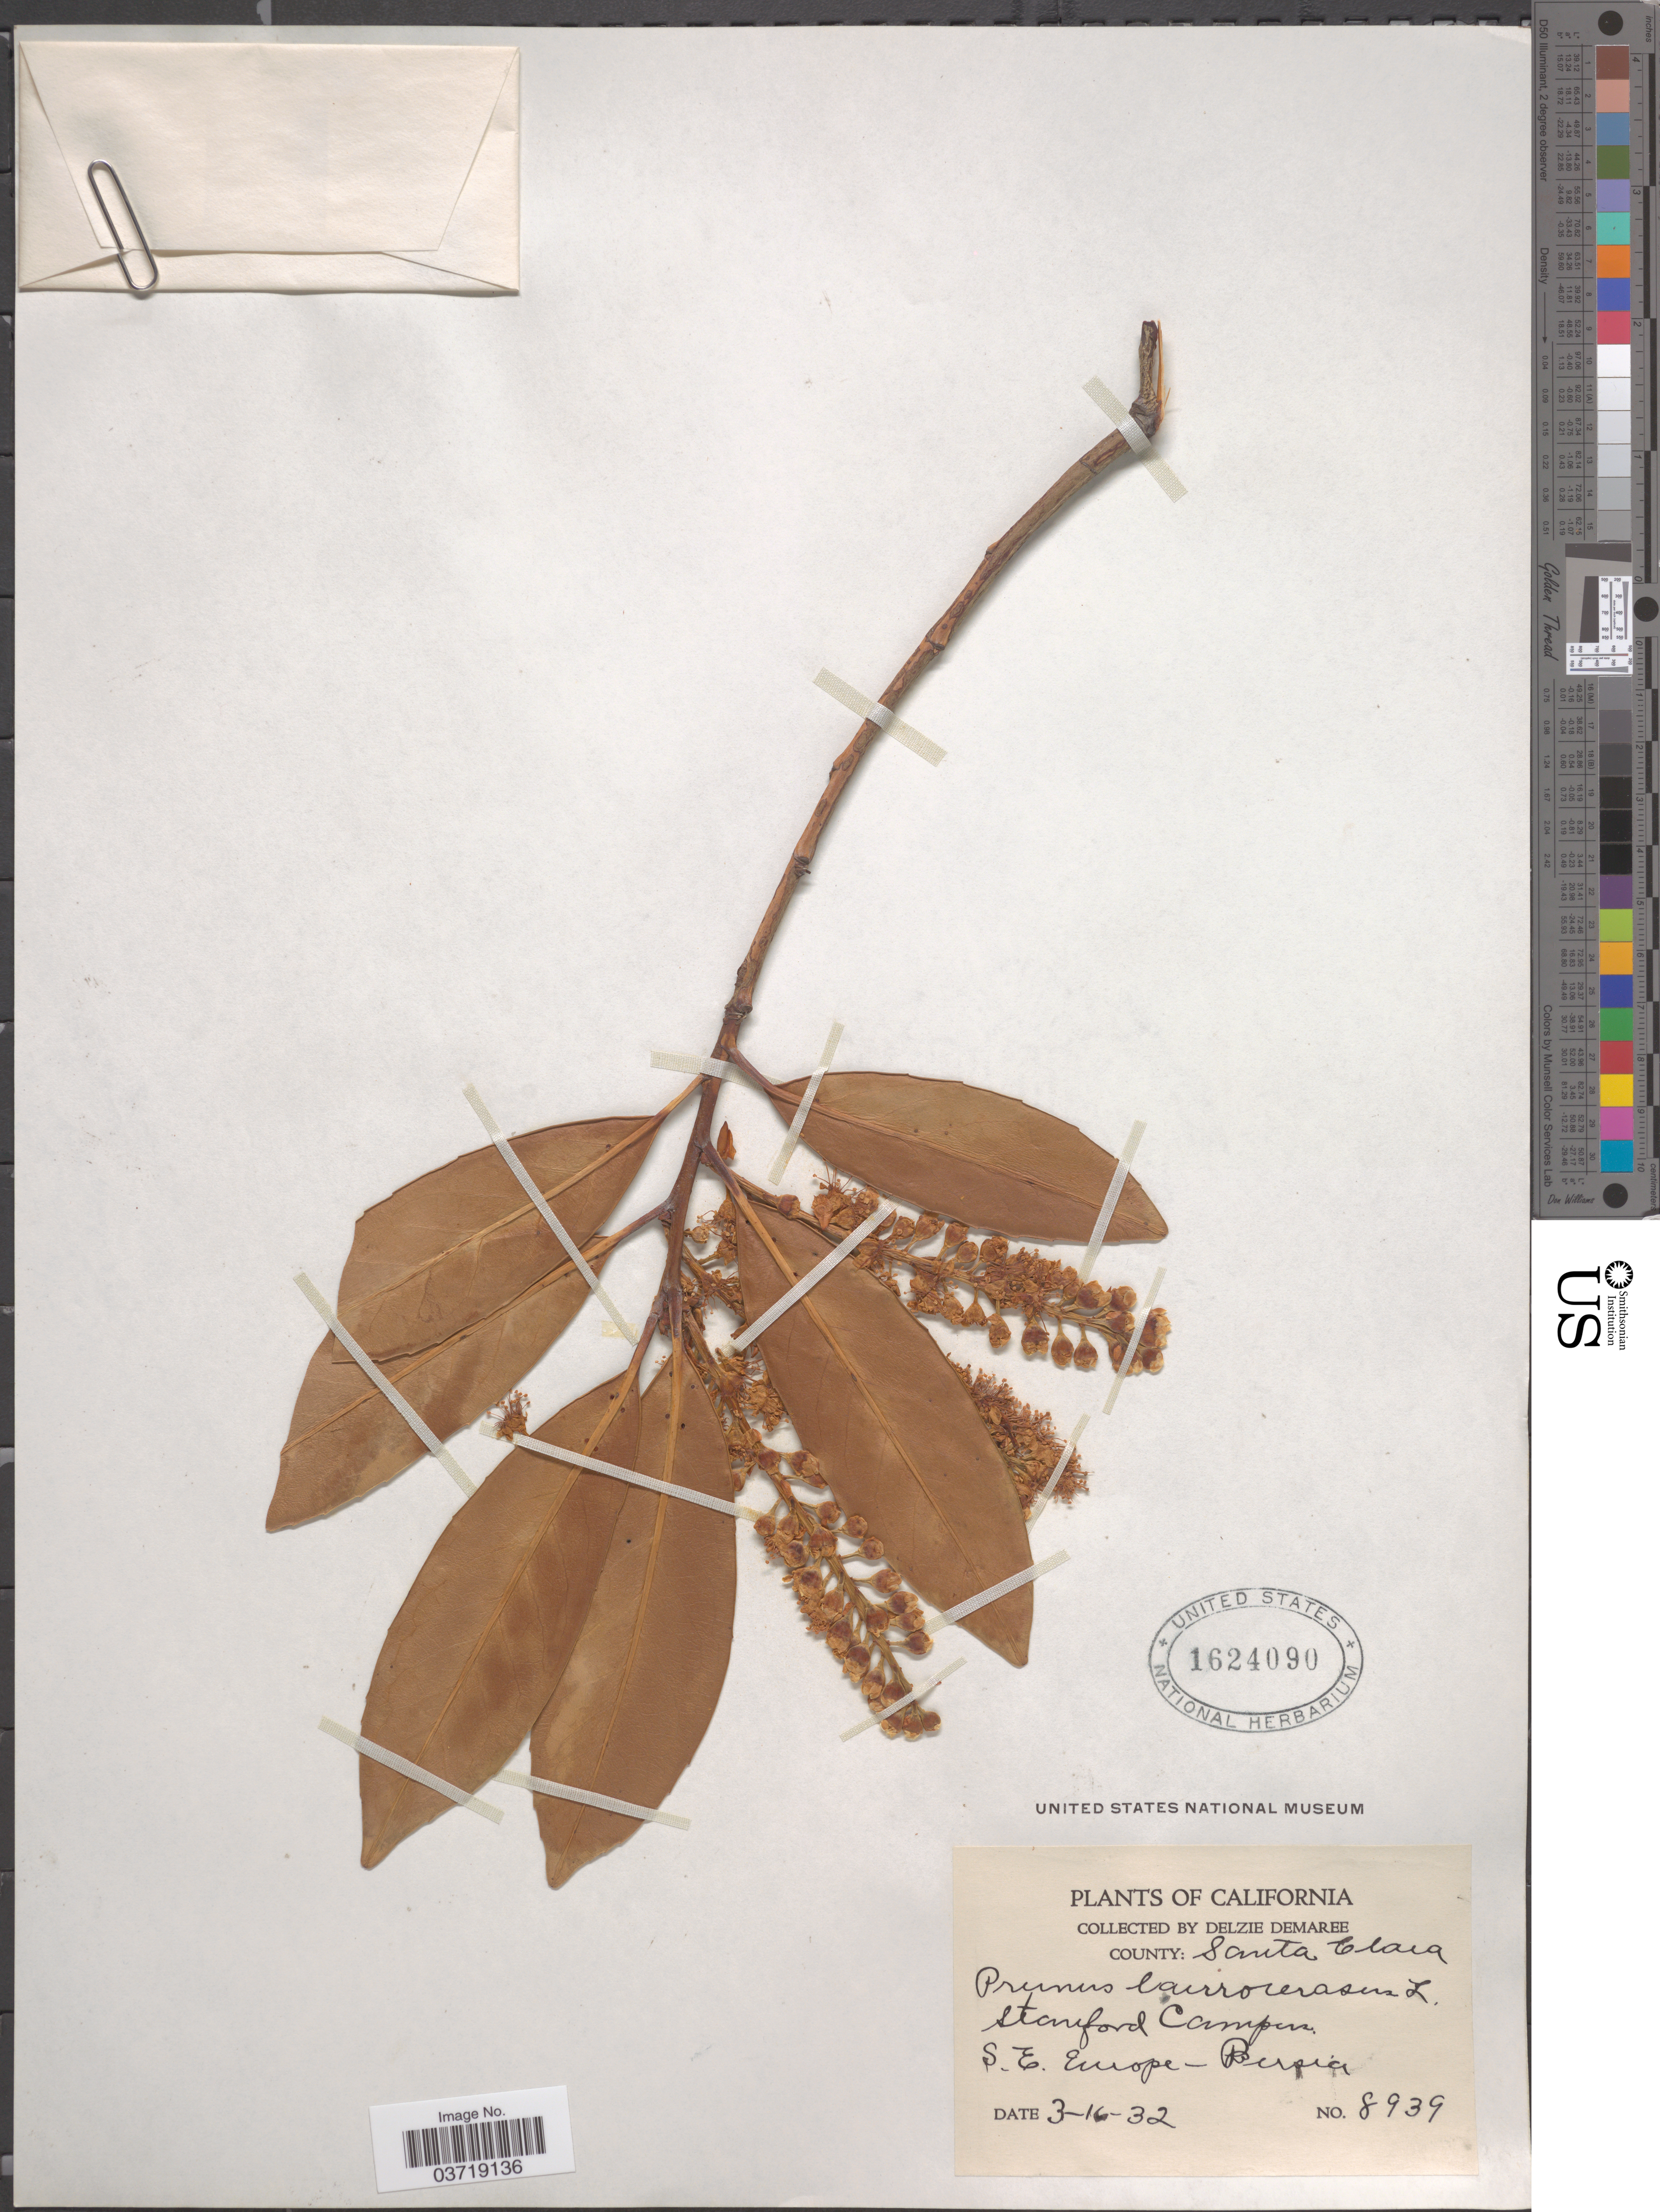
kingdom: Plantae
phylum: Tracheophyta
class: Magnoliopsida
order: Rosales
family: Rosaceae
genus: Prunus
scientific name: Prunus laurocerasus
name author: L.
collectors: D. Demaree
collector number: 8939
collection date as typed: Transcribed d/m/y: 16/3/32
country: United States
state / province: California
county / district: Santa Clara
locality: County: Santa Clara. Stanford Campus. S.E. Europe-Persia. [unsure placement]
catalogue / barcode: US 1624090